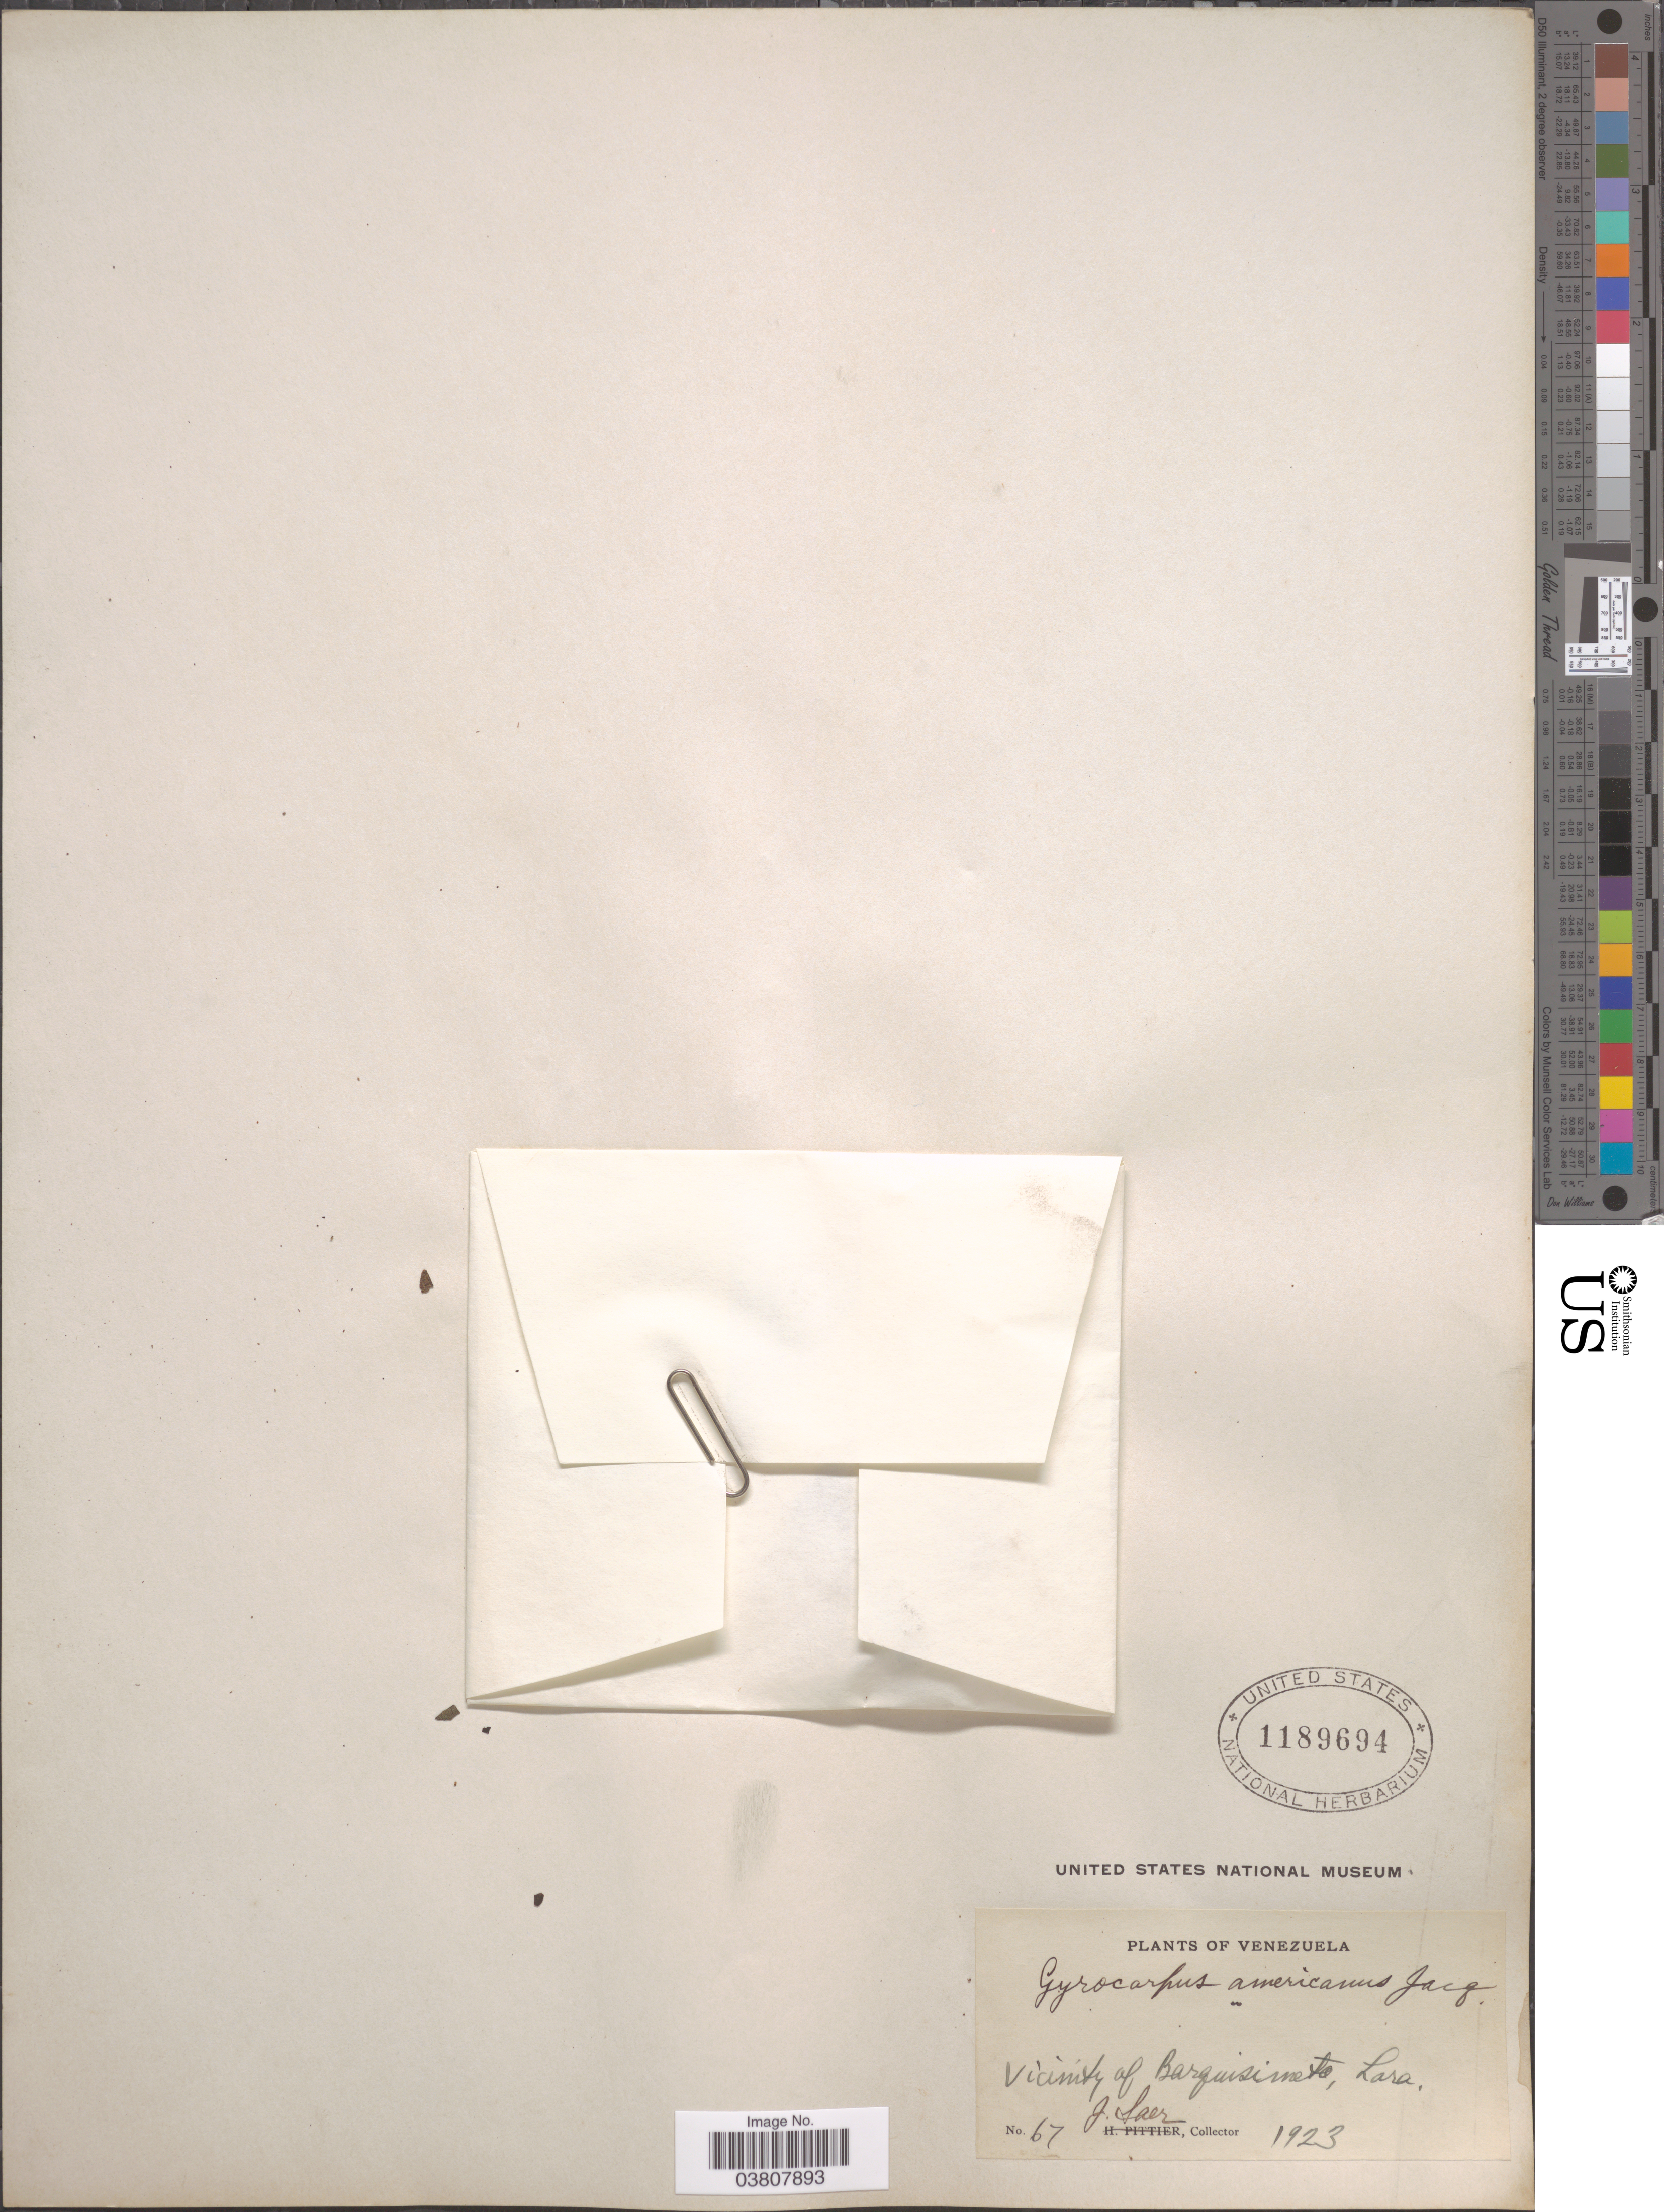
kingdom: Plantae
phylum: Tracheophyta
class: Magnoliopsida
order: Laurales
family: Hernandiaceae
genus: Gyrocarpus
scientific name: Gyrocarpus americanus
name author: Jacq.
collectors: J. Saer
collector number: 67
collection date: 1923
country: Venezuela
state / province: Lara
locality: Vicinity of Barquisimeto.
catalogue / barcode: US 1189694